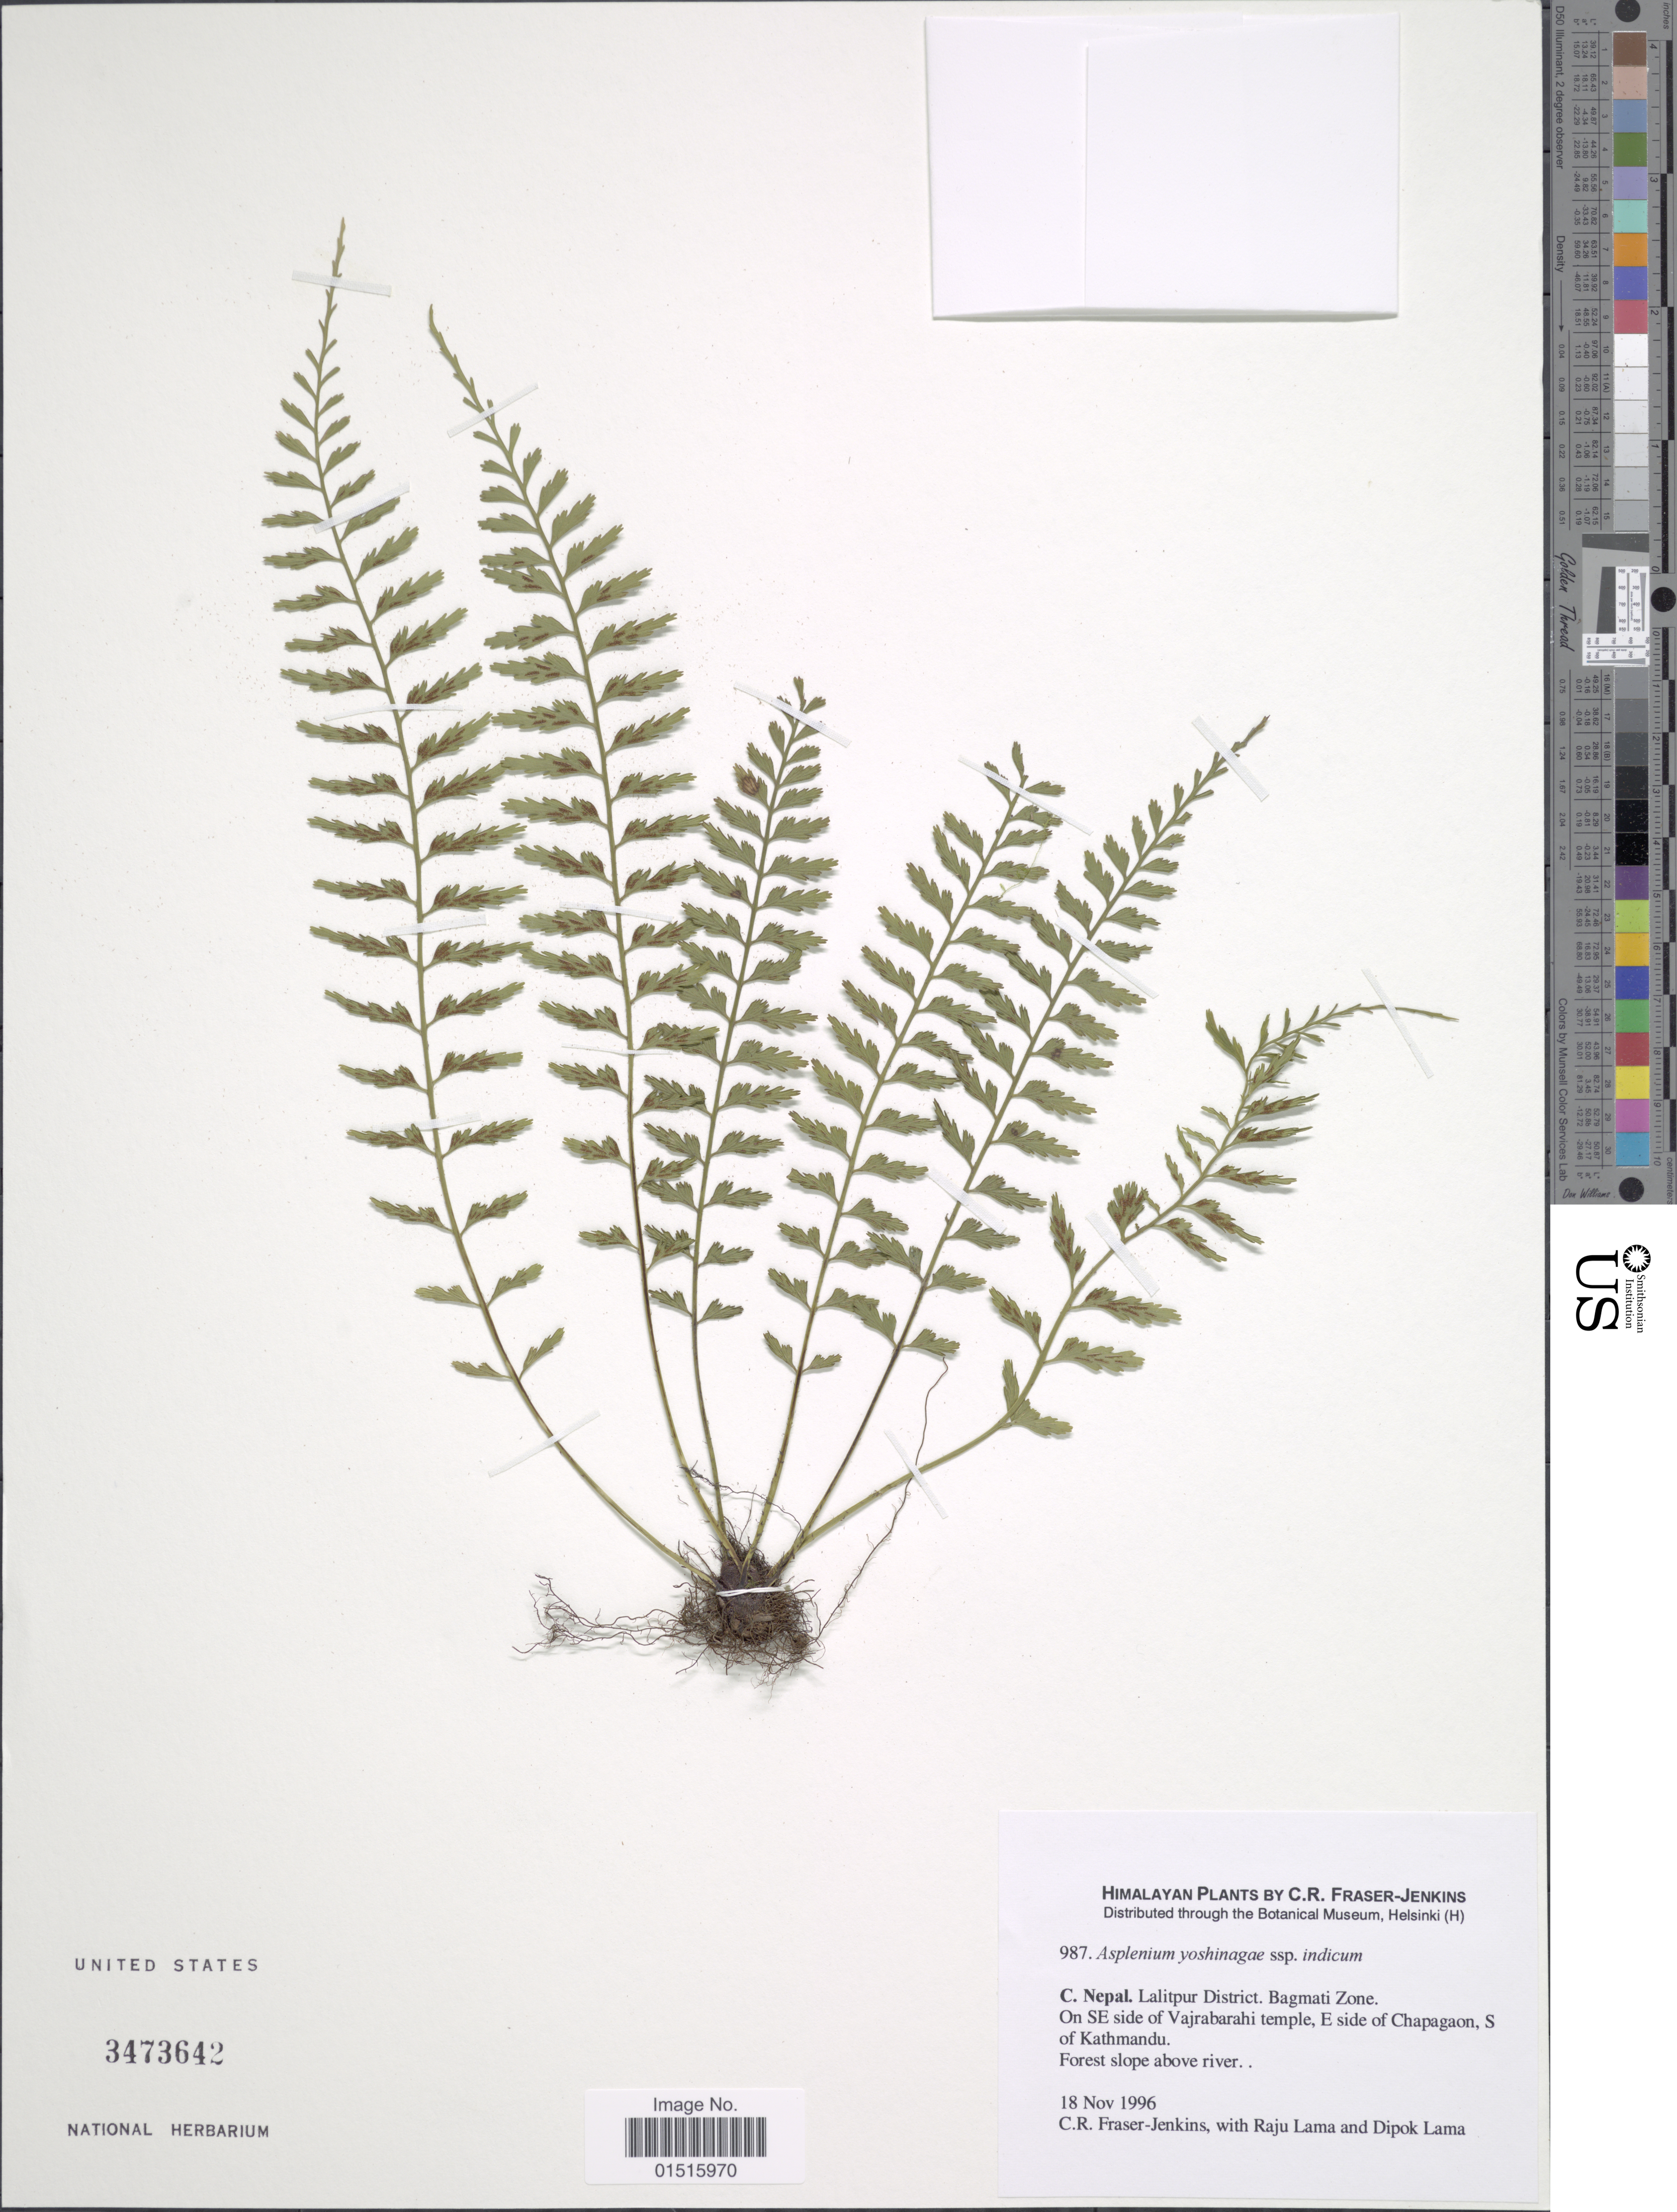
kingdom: Plantae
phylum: Tracheophyta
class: Polypodiopsida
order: Polypodiales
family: Aspleniaceae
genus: Asplenium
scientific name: Asplenium yoshinagae var. planicaule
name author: (Wall. ex Mett.) C.V. Morton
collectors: C. R. Fraser-Jenkins, R. Lama & D. Lama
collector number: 987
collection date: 1996-11-18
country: Nepal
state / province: Bagmati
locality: Lalitpur District. On SE side of Vajrabarahi temple, E side of Chapagaon, S of Kathmandu. C. Nepal.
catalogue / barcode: US 3473642